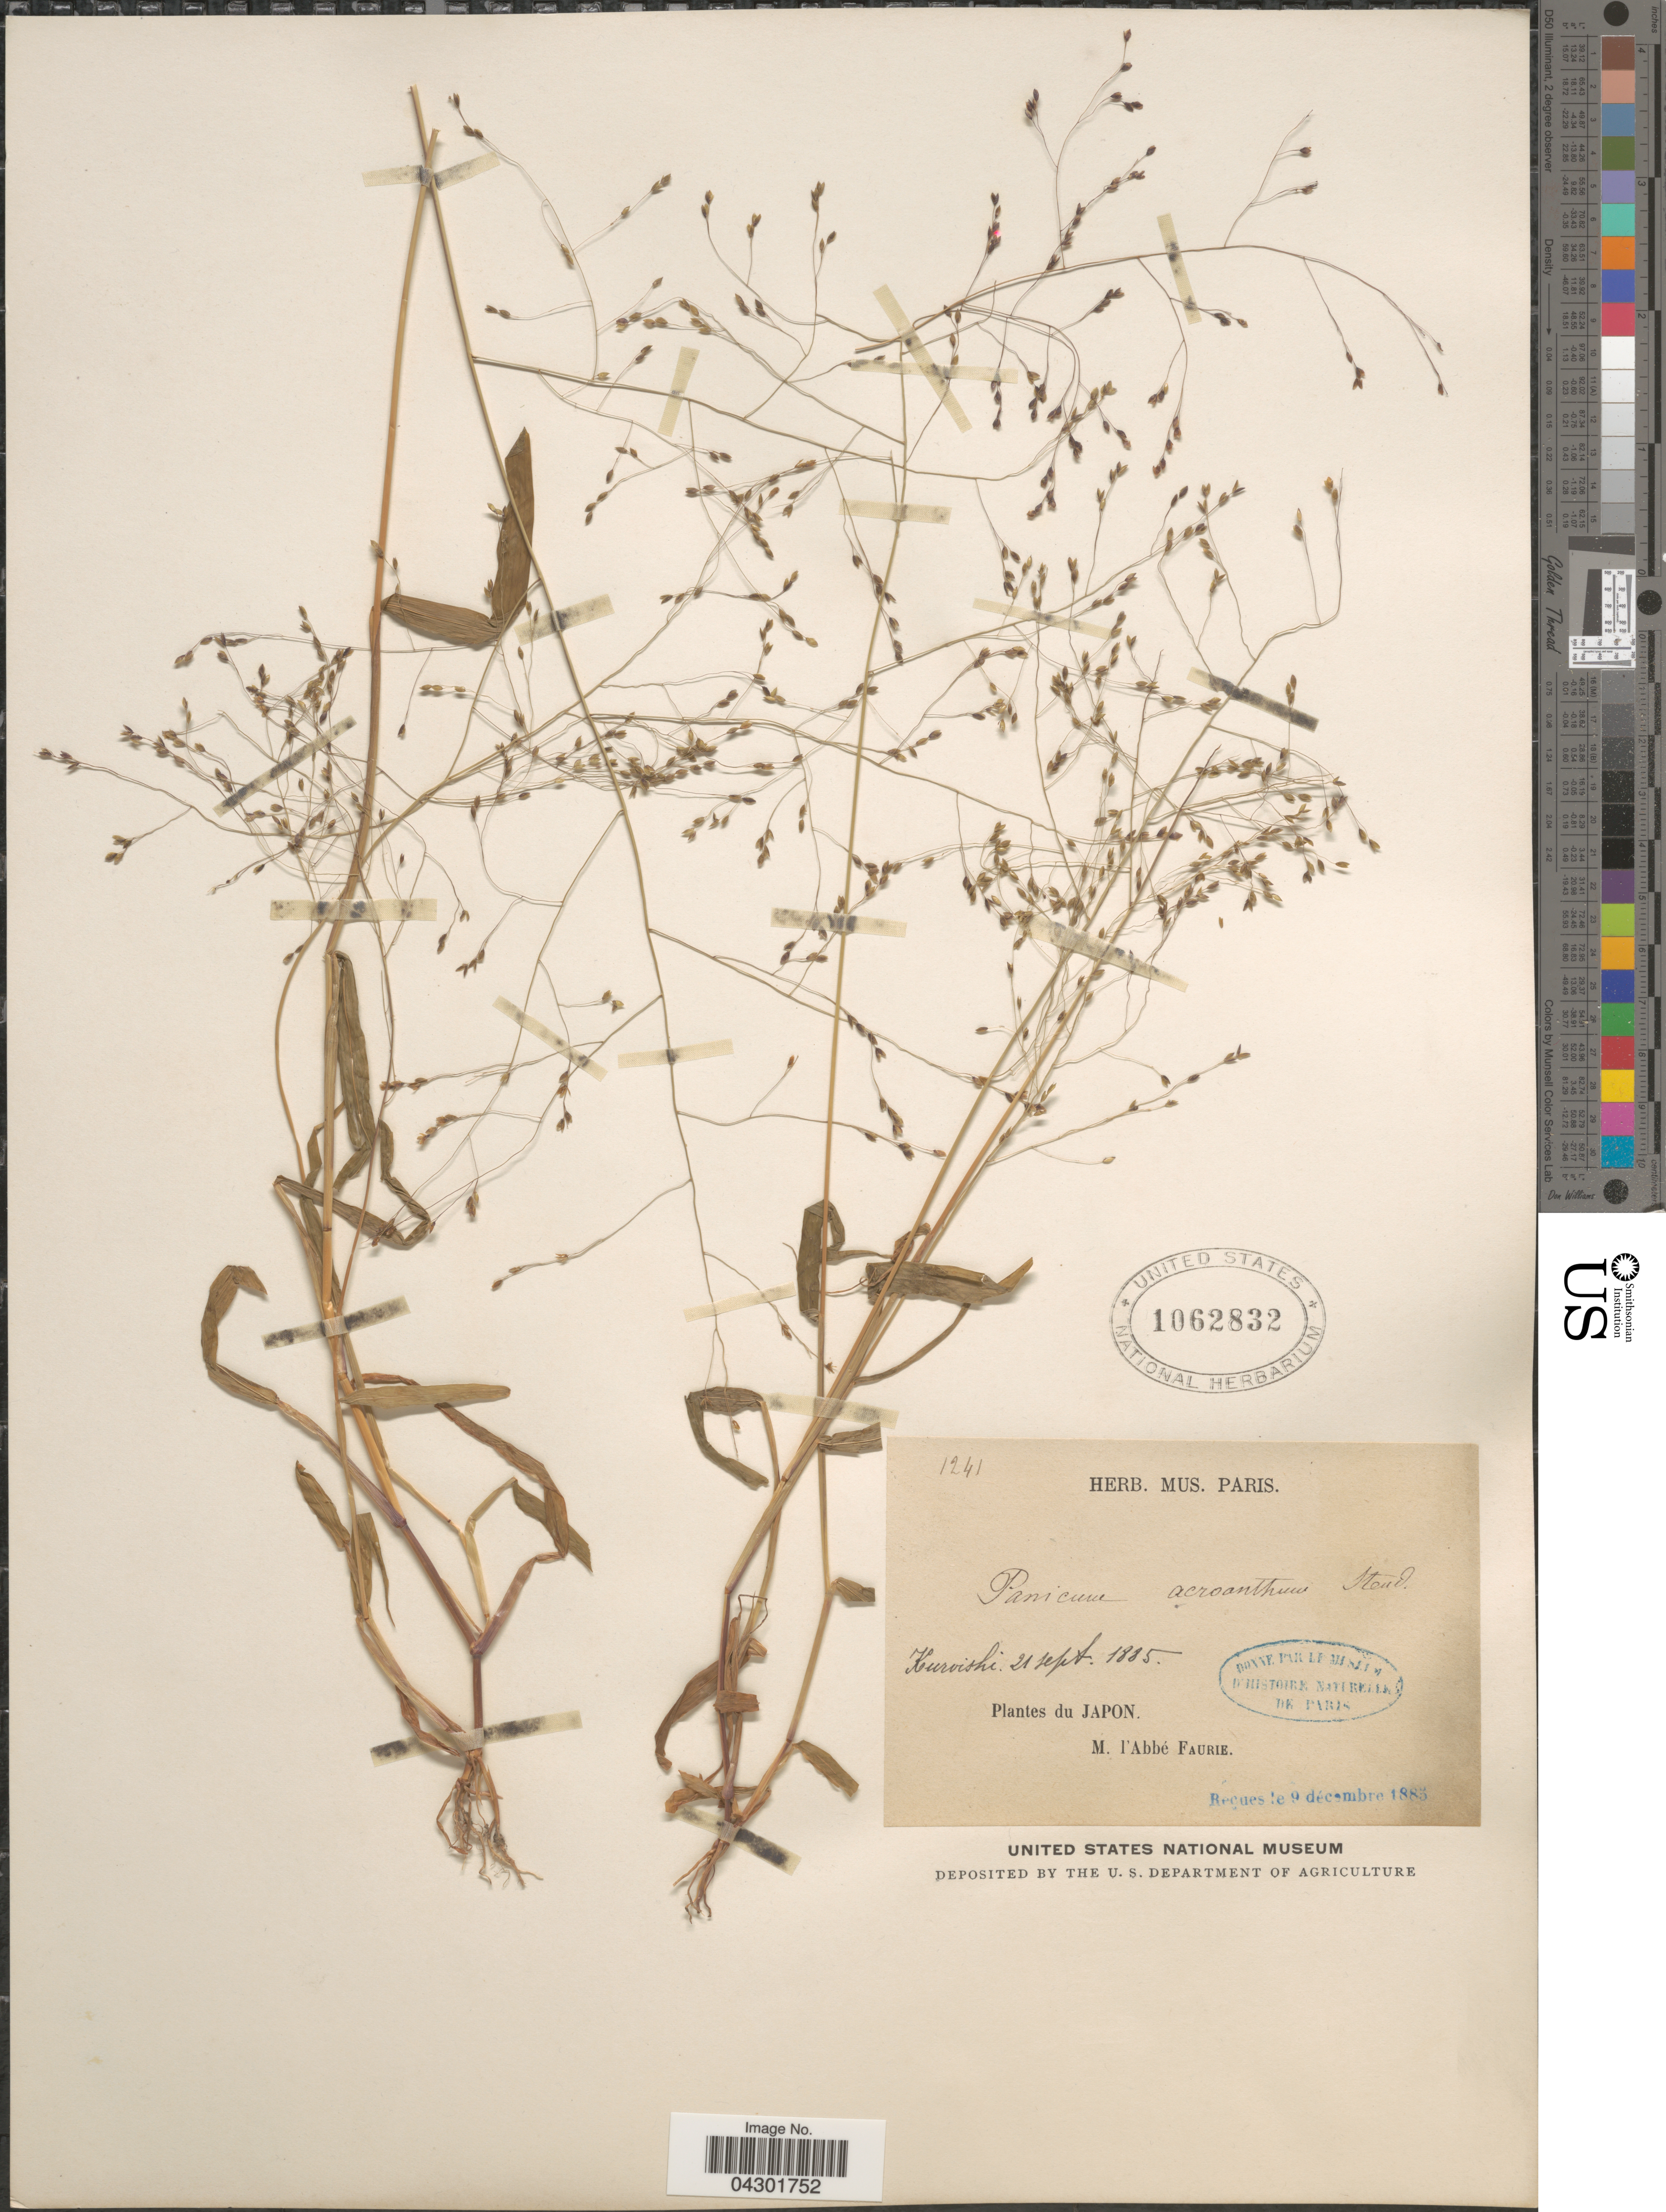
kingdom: Plantae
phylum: Tracheophyta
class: Liliopsida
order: Poales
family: Poaceae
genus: Panicum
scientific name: Panicum bisulcatum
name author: Thunb.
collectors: A. Faurie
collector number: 1241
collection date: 1885-09-21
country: Japan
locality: Kuroishi.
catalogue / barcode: US 1062832